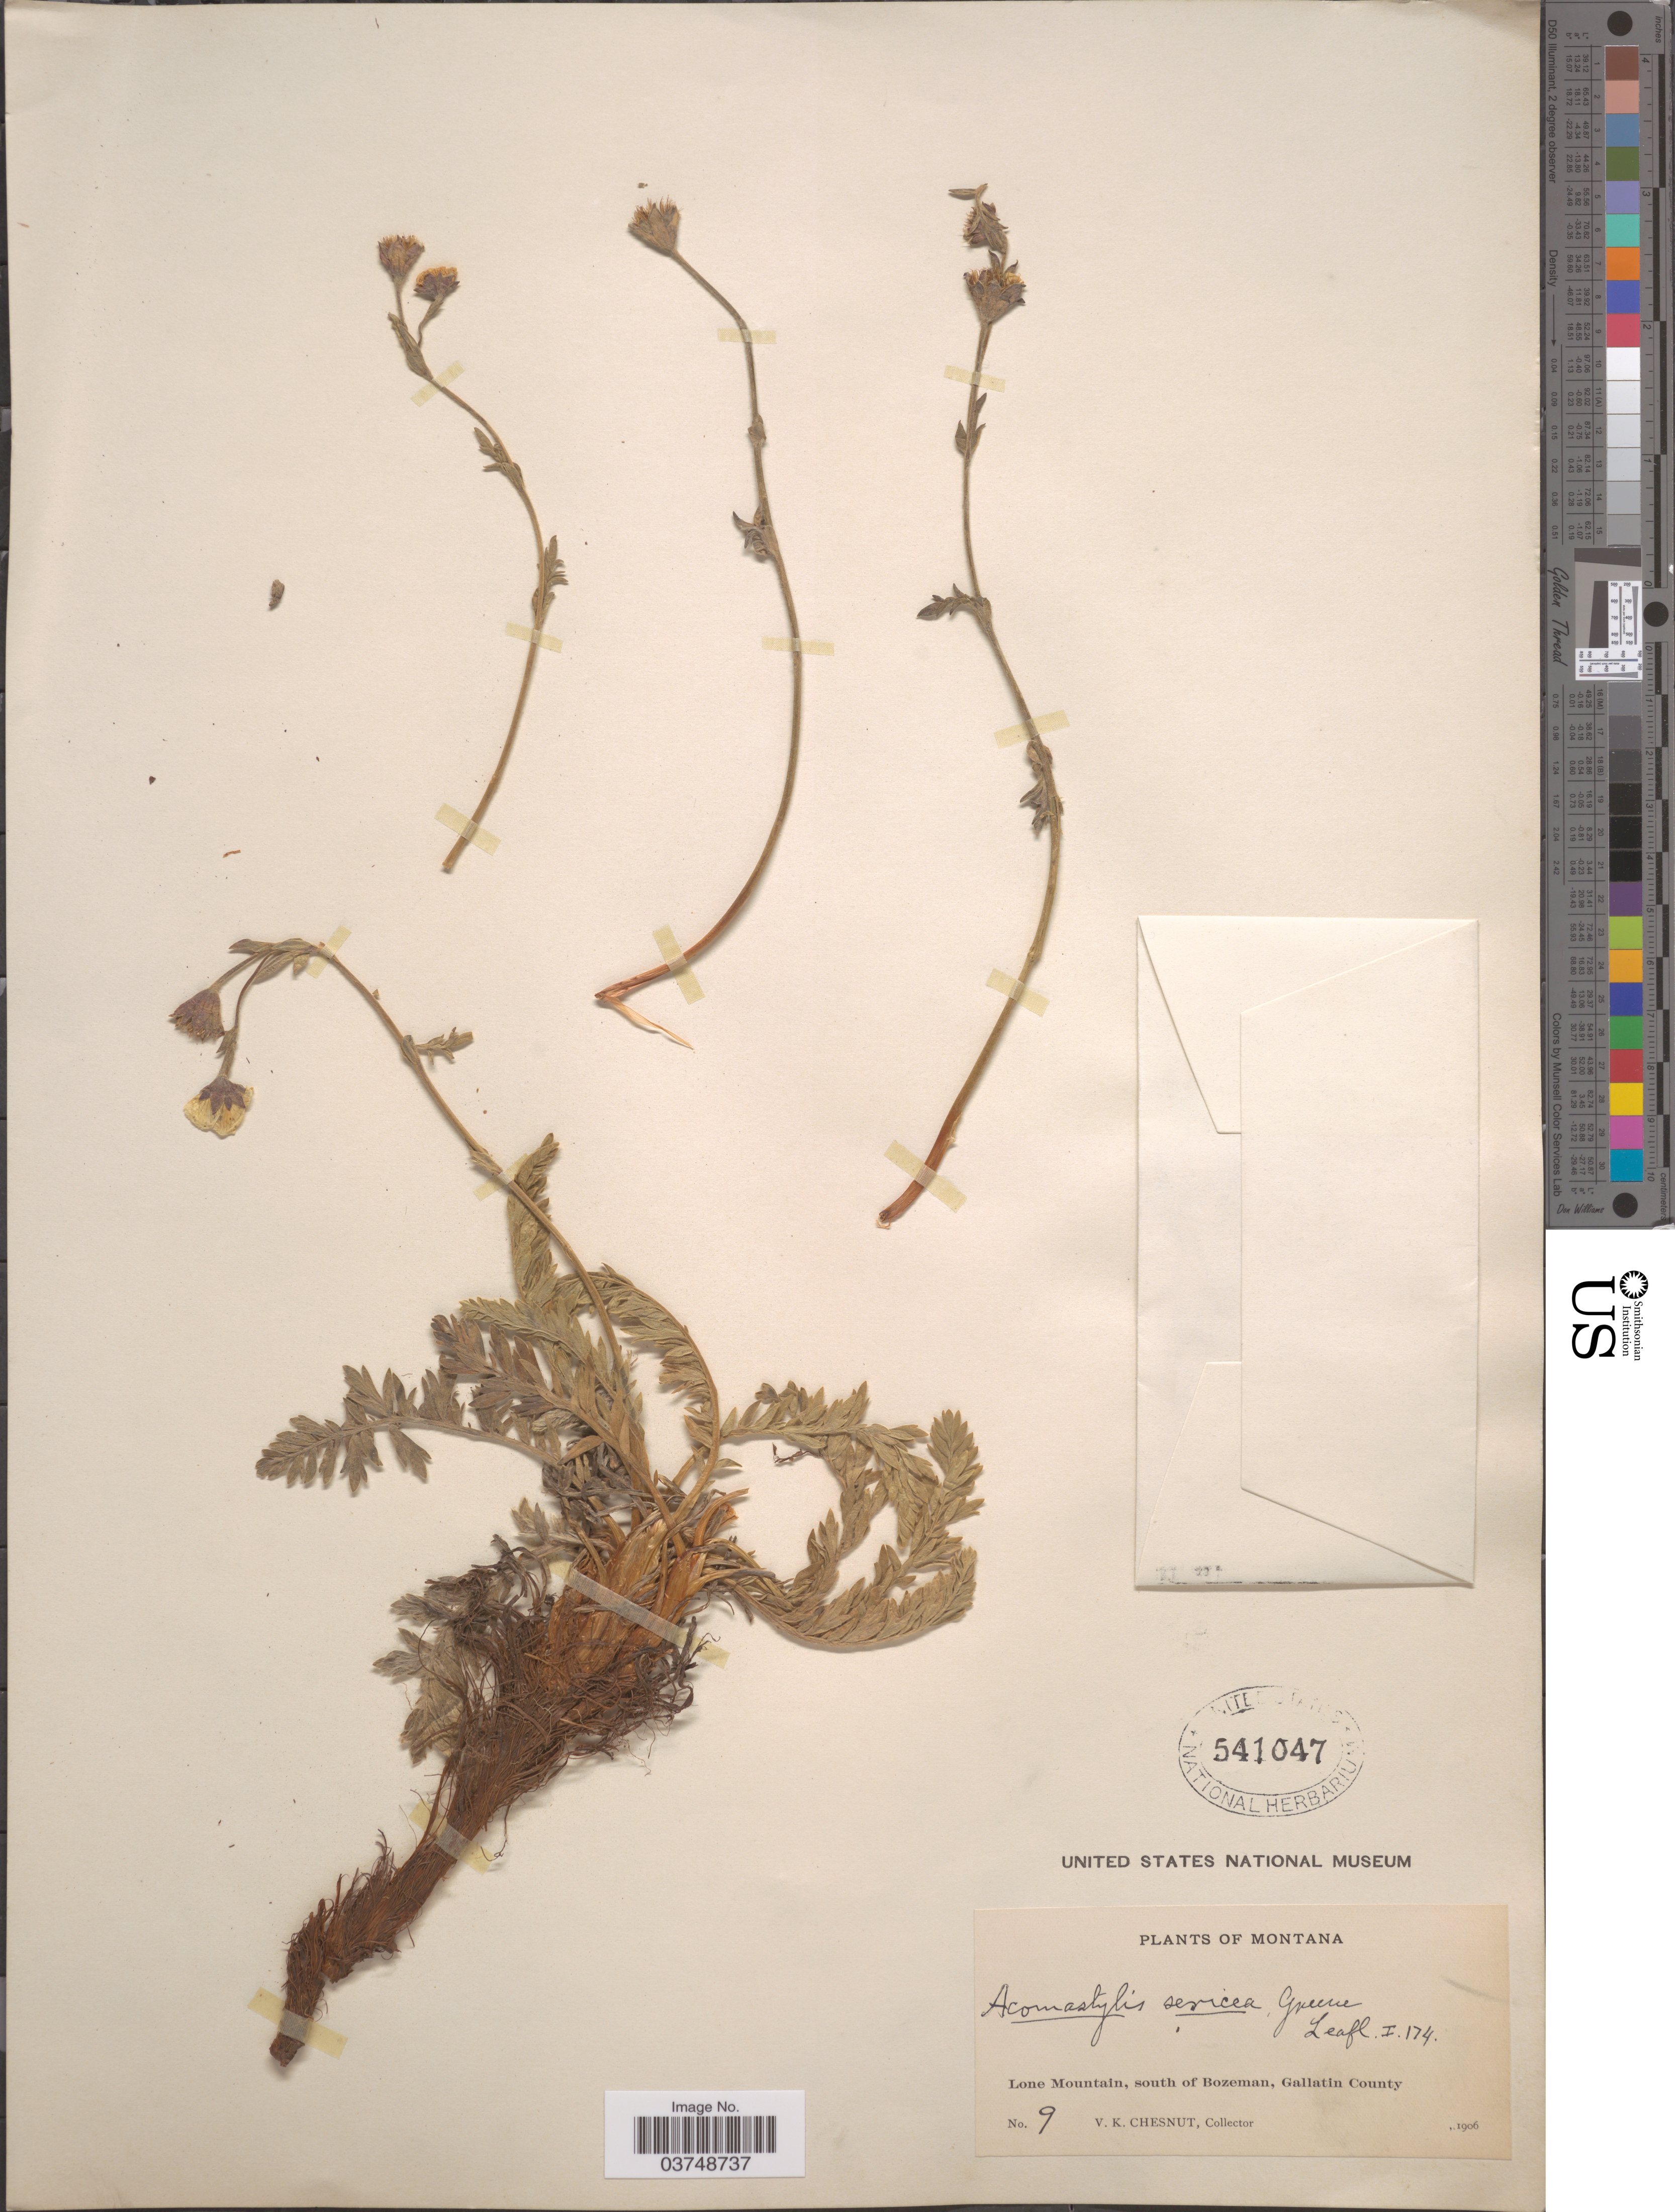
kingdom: Plantae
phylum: Tracheophyta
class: Magnoliopsida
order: Rosales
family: Rosaceae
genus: Geum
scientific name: Geum rossii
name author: (R. Br.) Ser.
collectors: V. Chesnut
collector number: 9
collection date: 1906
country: United States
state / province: Montana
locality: Lone Mountain, south of Bozeman, Gallatin County.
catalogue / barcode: US 541047